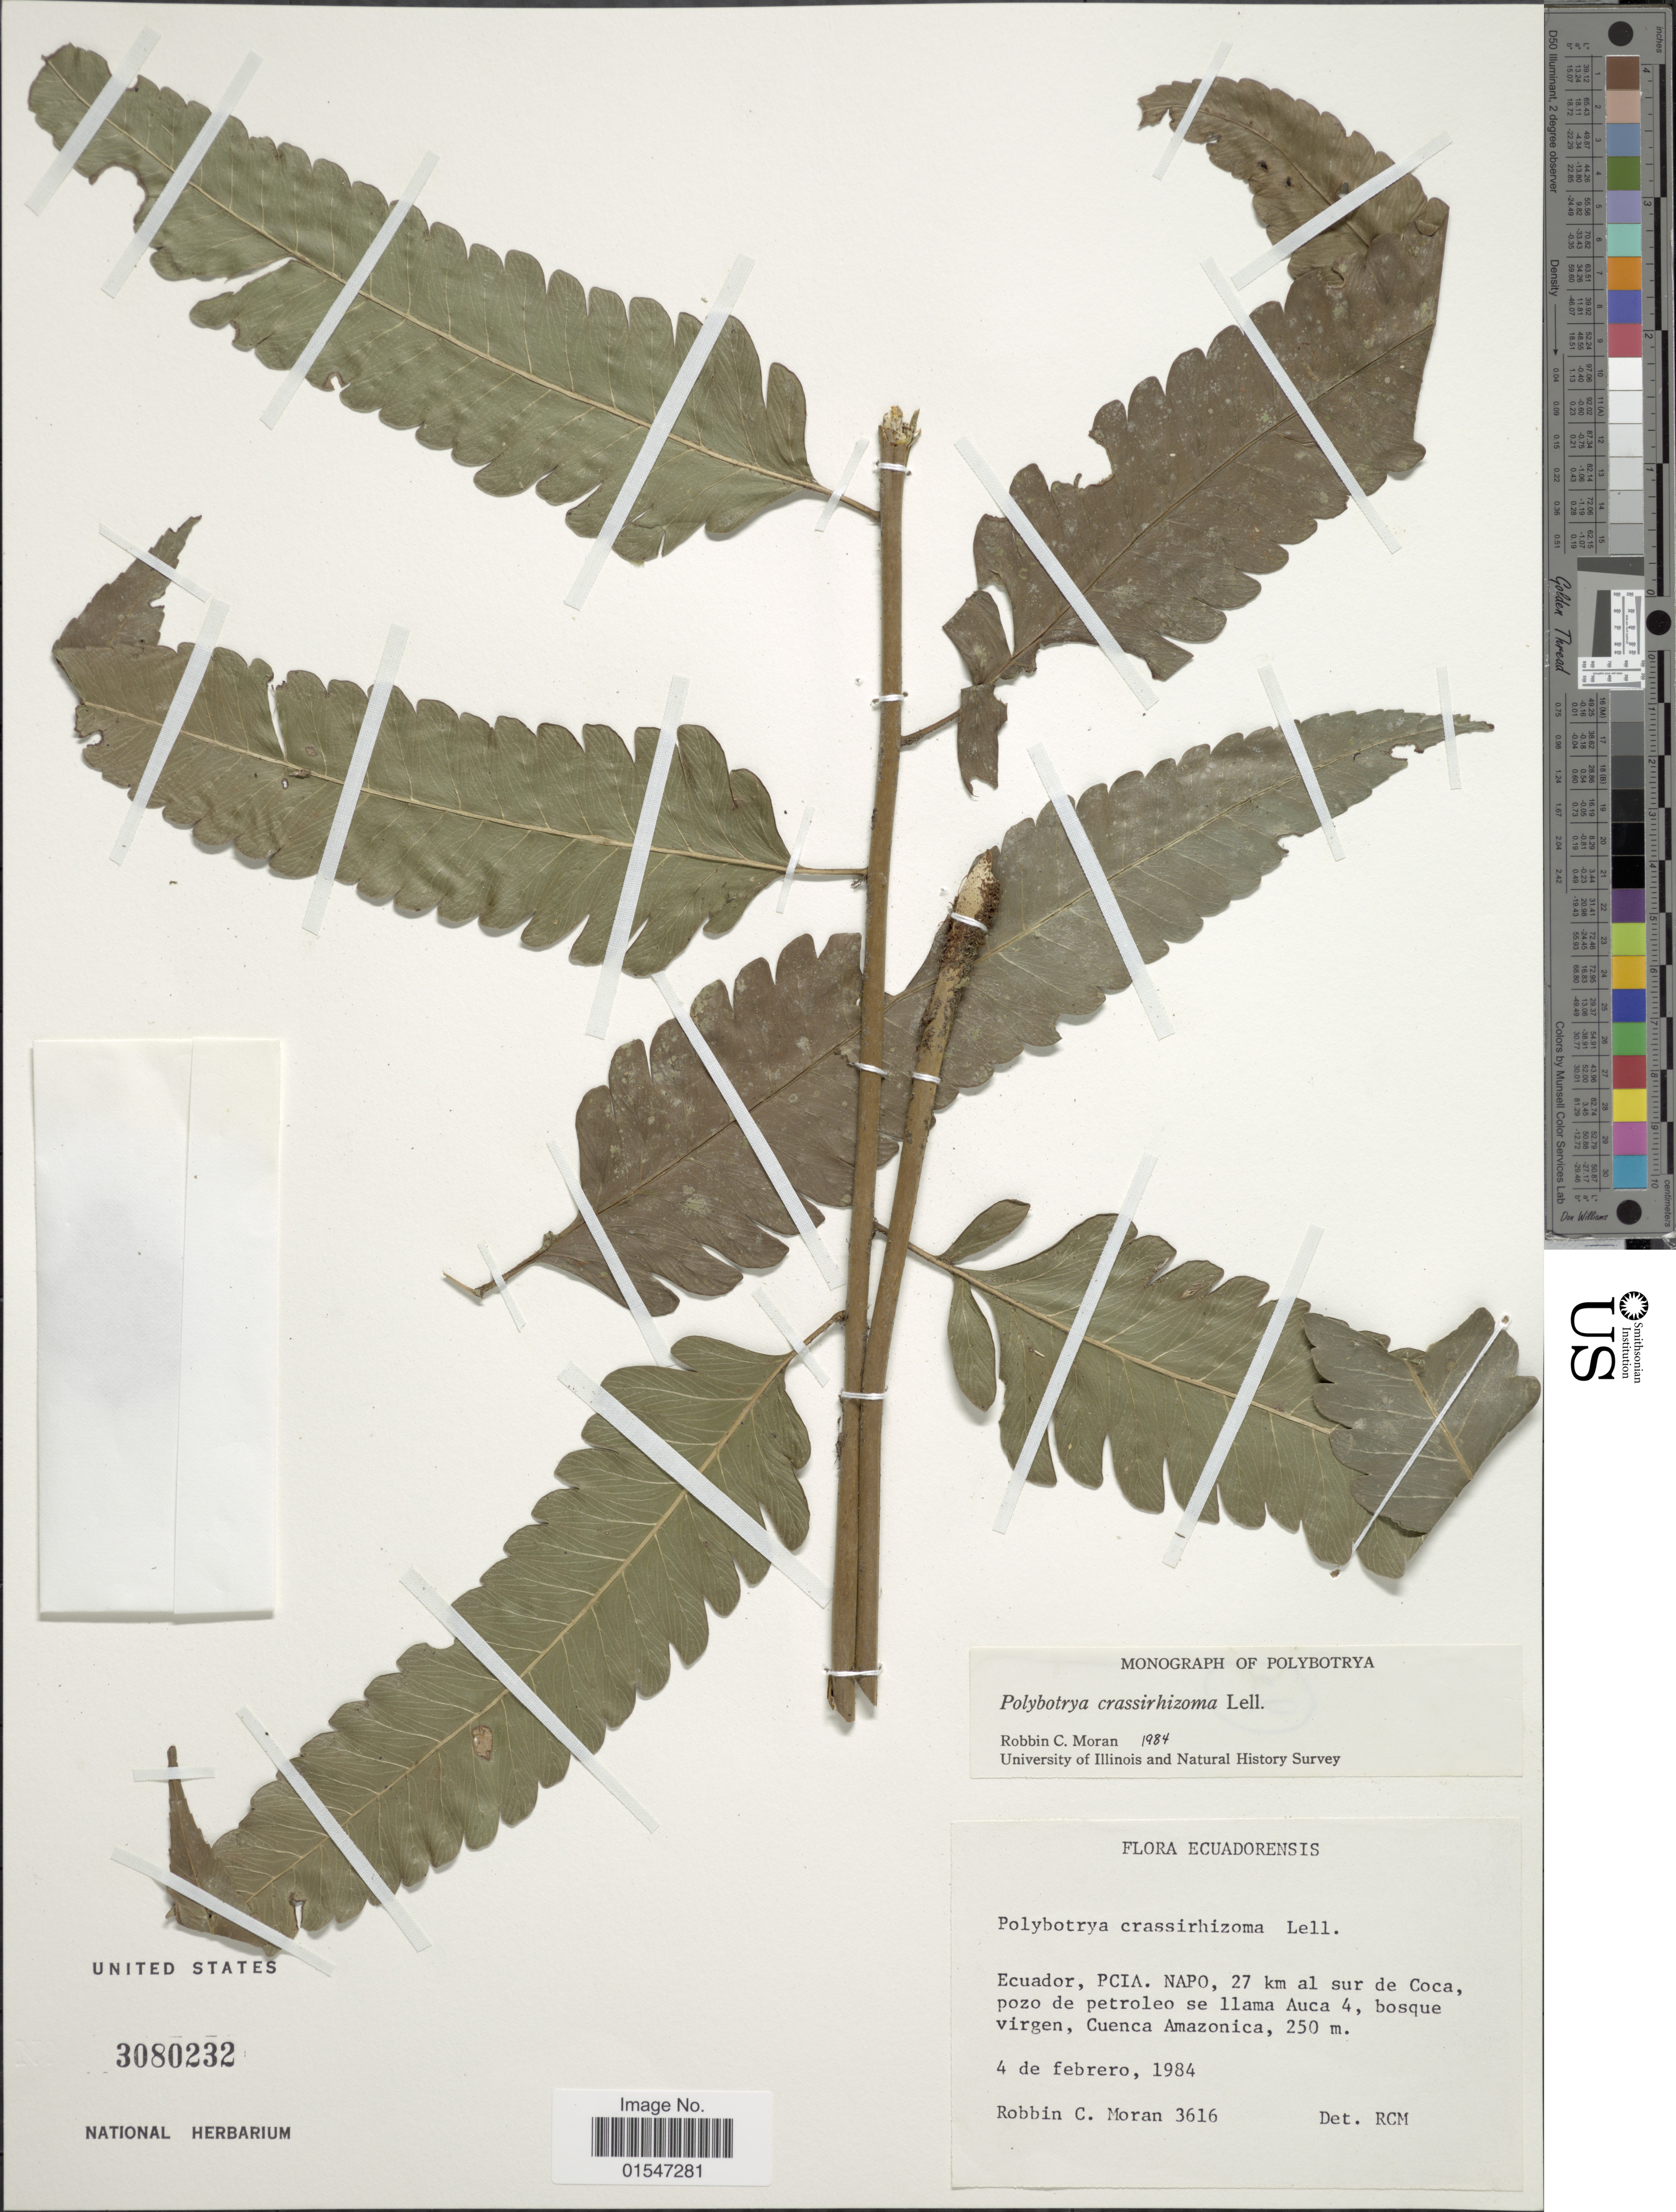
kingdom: Plantae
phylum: Tracheophyta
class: Polypodiopsida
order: Polypodiales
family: Dryopteridaceae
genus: Polybotrya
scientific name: Polybotrya crassirhizoma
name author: Lellinger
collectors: R. C. Moran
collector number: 3616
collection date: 1984-02-04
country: Ecuador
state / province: Napo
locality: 27 km al sur de Coca, pozo de petroleo se llama Auca 4, bosque virgen,Cuenca Amazonica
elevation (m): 250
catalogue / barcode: US 3080232